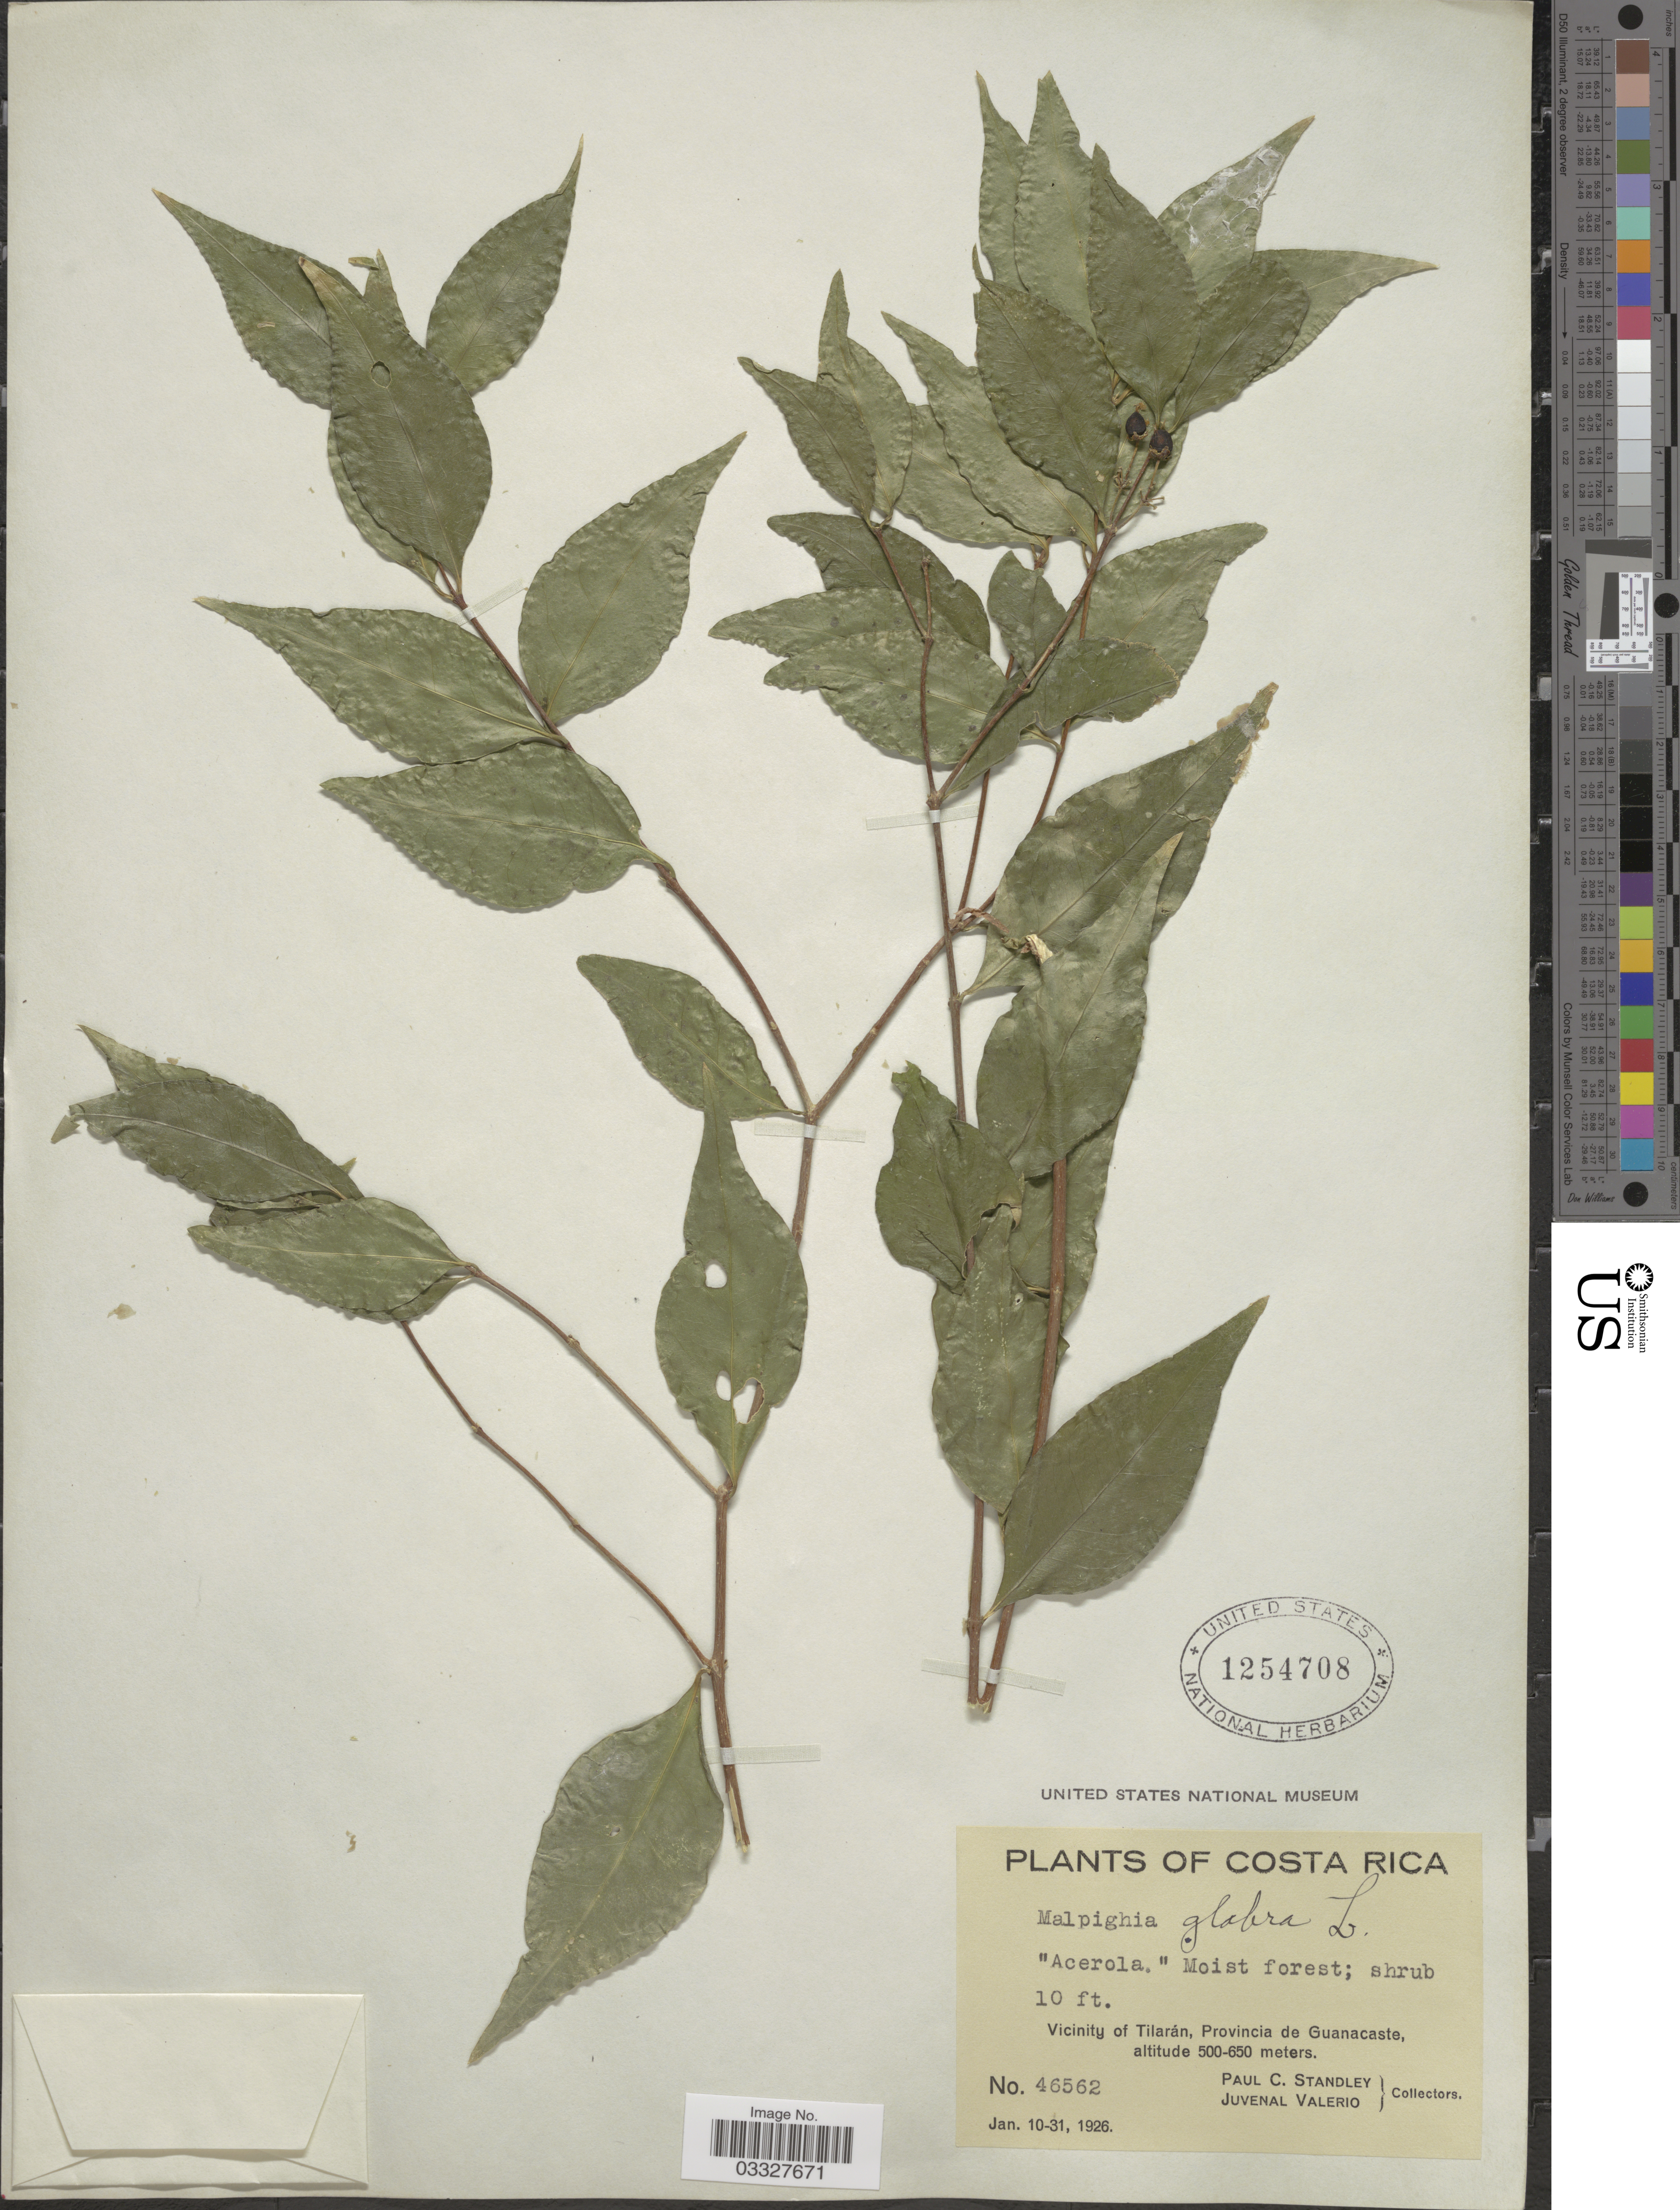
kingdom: Plantae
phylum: Tracheophyta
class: Magnoliopsida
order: Malpighiales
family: Malpighiaceae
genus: Malpighia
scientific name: Malpighia glabra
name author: L.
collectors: P. C. Standley & J. Valerio R.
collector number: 46562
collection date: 1926-01-10/1926-01-31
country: Costa Rica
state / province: Guanacaste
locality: Vicinity of Tilarán.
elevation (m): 500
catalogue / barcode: US 1254708